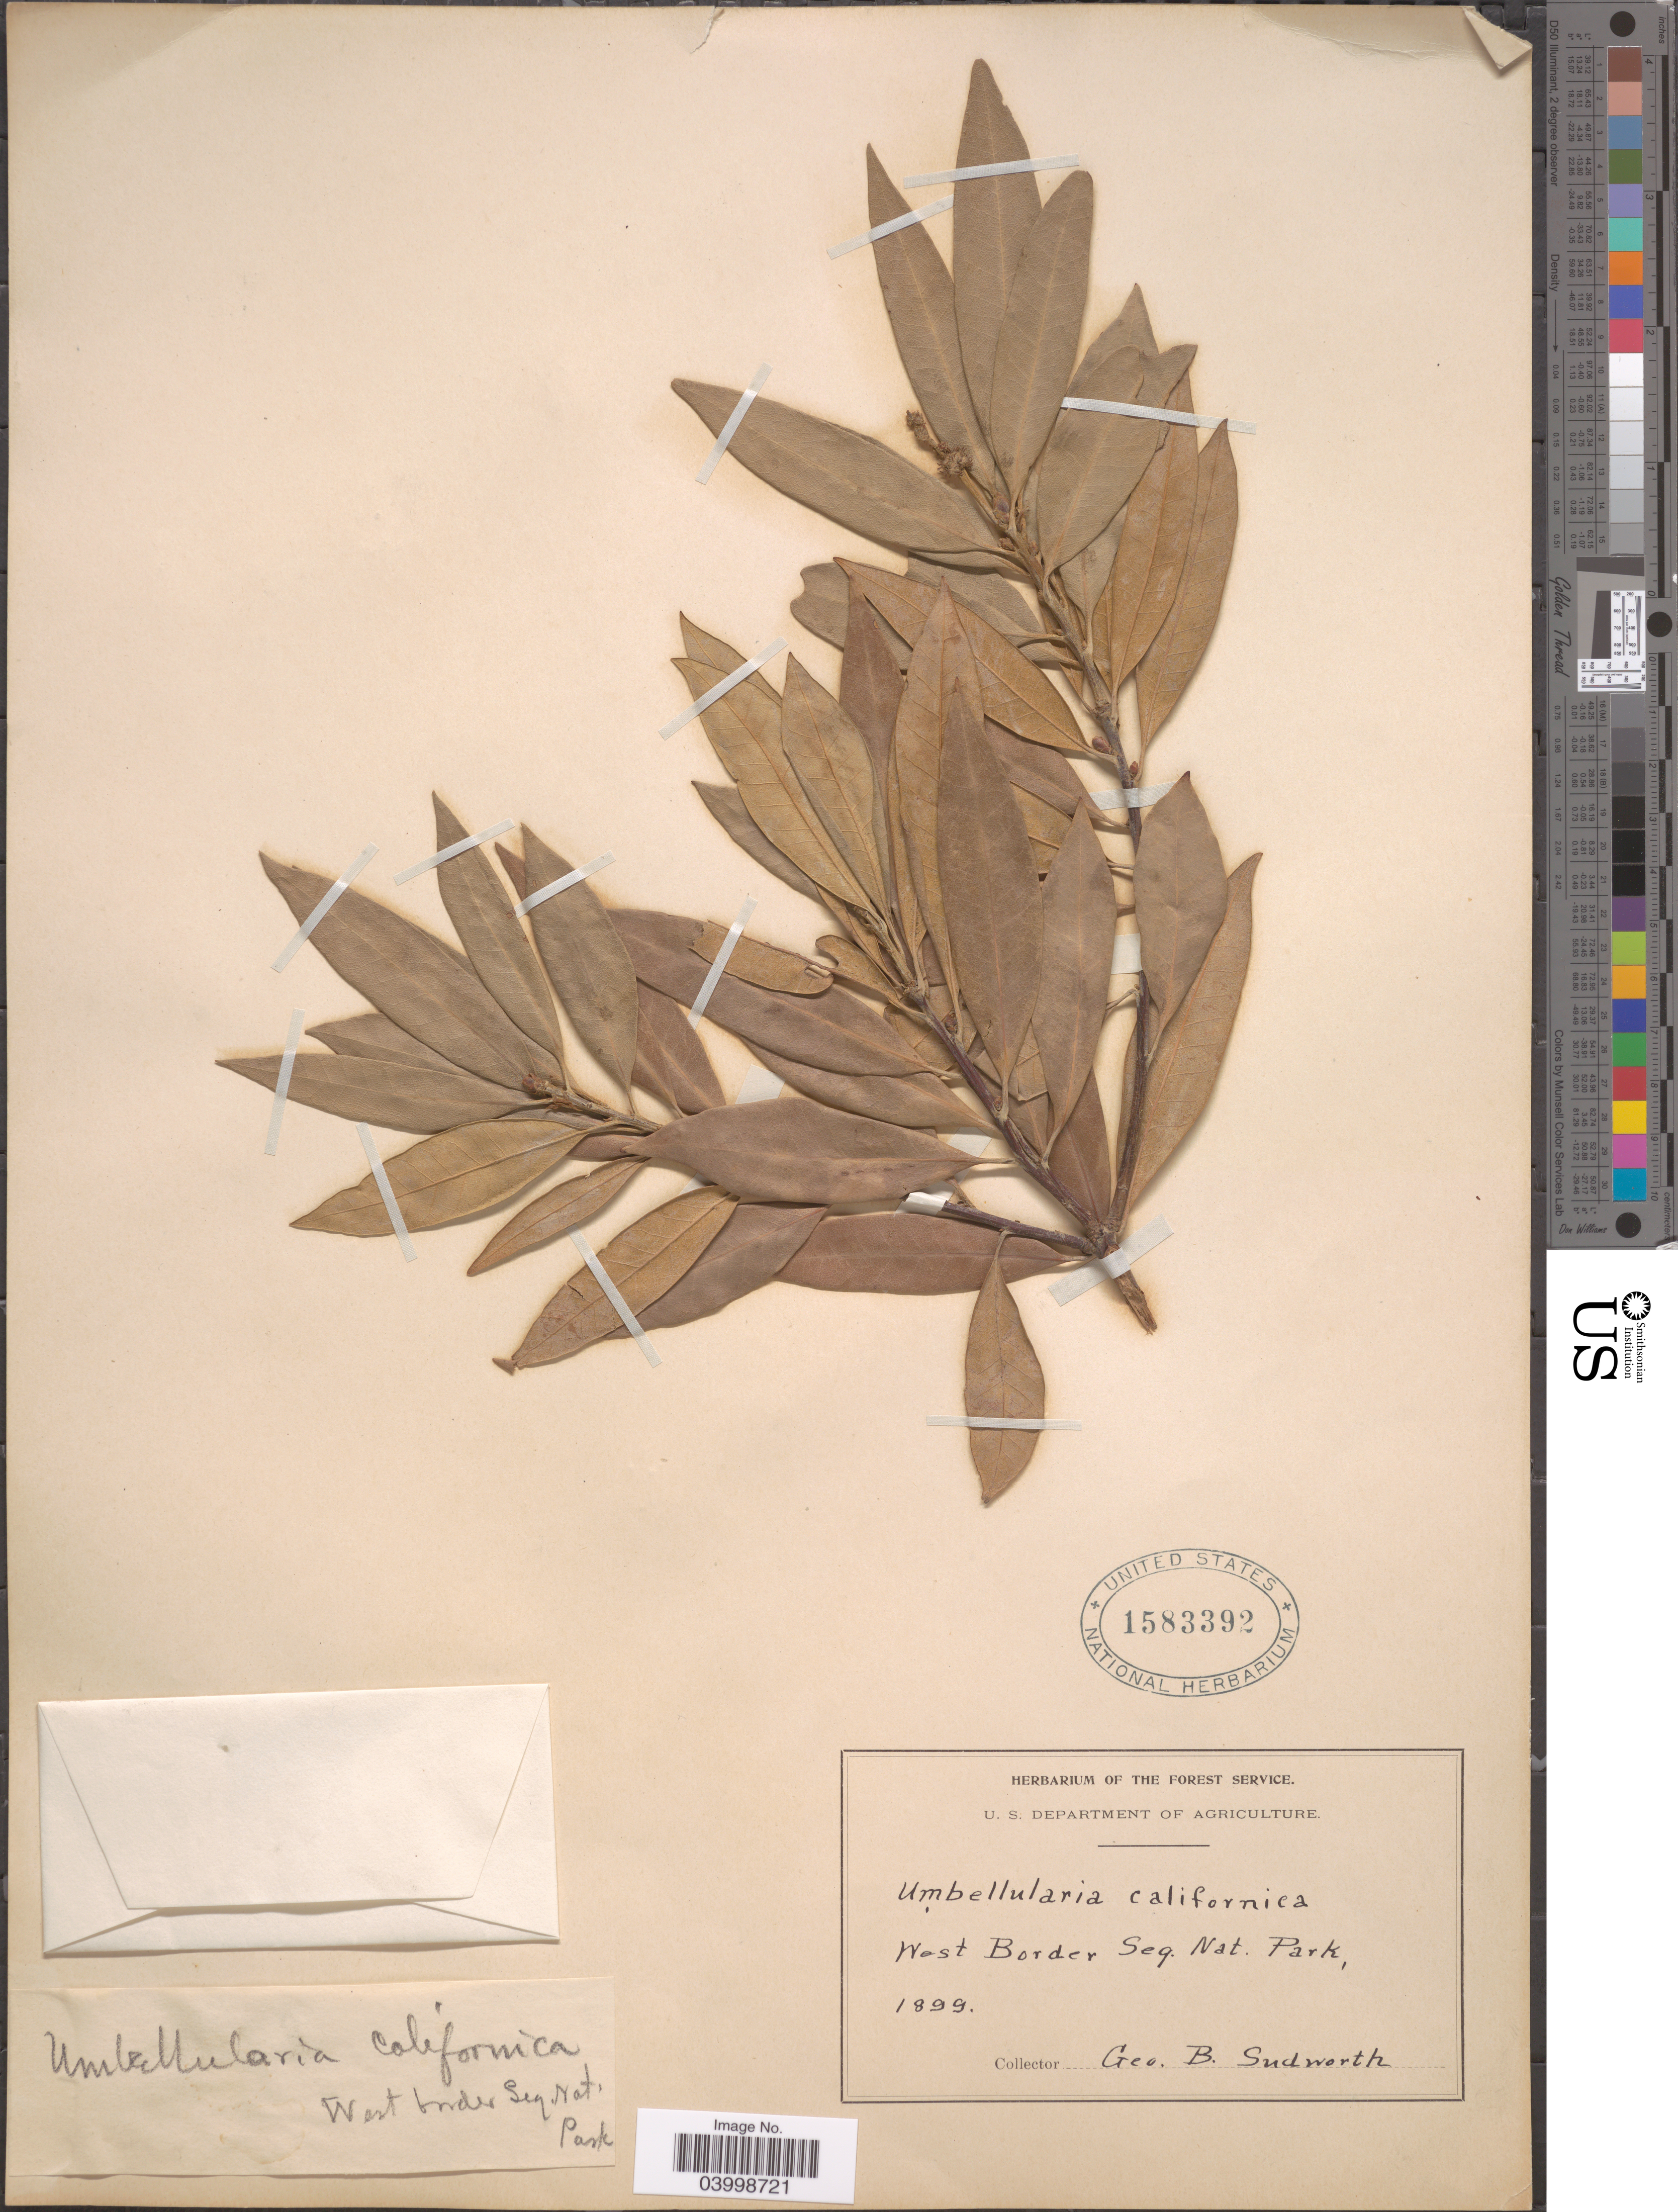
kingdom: Plantae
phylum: Tracheophyta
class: Magnoliopsida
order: Laurales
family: Lauraceae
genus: Umbellularia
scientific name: Umbellularia californica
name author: (Hook. & Arn.) Nutt.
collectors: G. B. Sudworth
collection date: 1899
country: United States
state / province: California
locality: West Border Seq. Nat. Park.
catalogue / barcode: US 1583392